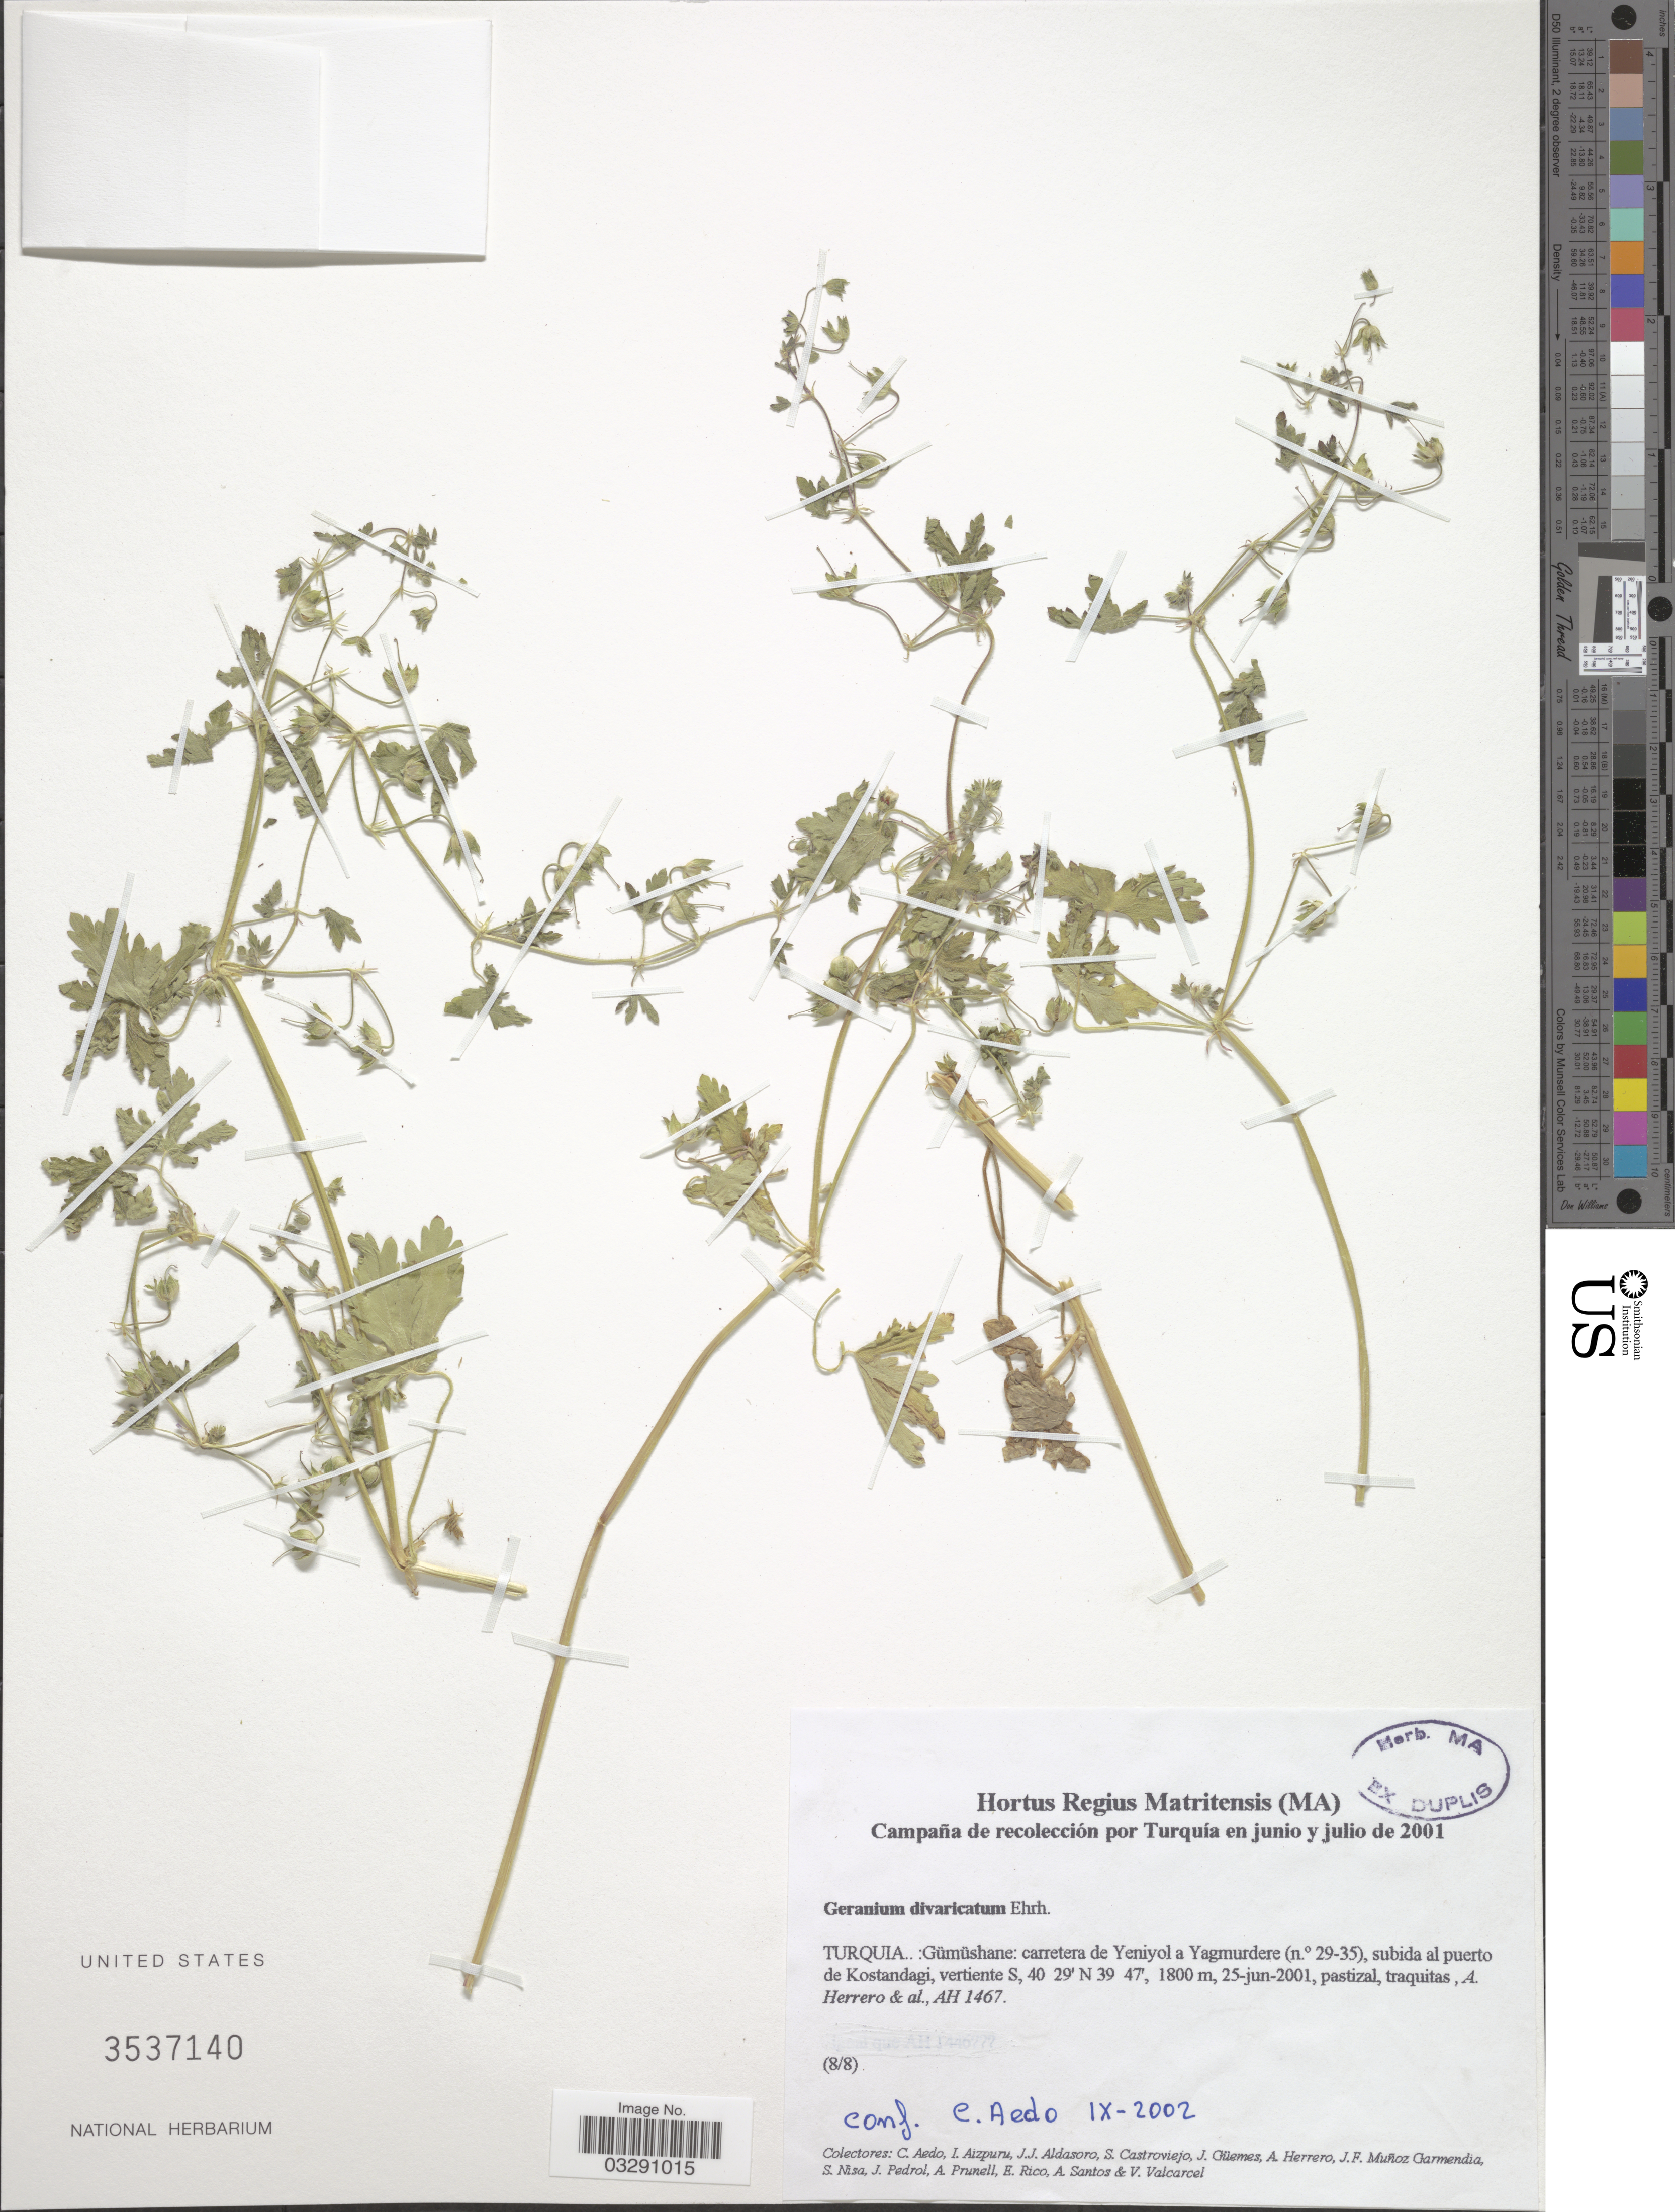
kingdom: Plantae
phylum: Tracheophyta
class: Magnoliopsida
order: Geraniales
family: Geraniaceae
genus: Geranium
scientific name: Geranium divaricatum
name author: Ehrh.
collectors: A. Herrero, C. Aedo, I. Aizpuru, J. Aldasoro & et al.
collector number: AH1467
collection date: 2001-06-25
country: Turkey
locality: Turquia: Gümüshane: carretera de Yeniyol a Yagmurdere, subida al puerto de Kostandagi.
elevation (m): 1800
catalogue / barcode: US 3537140